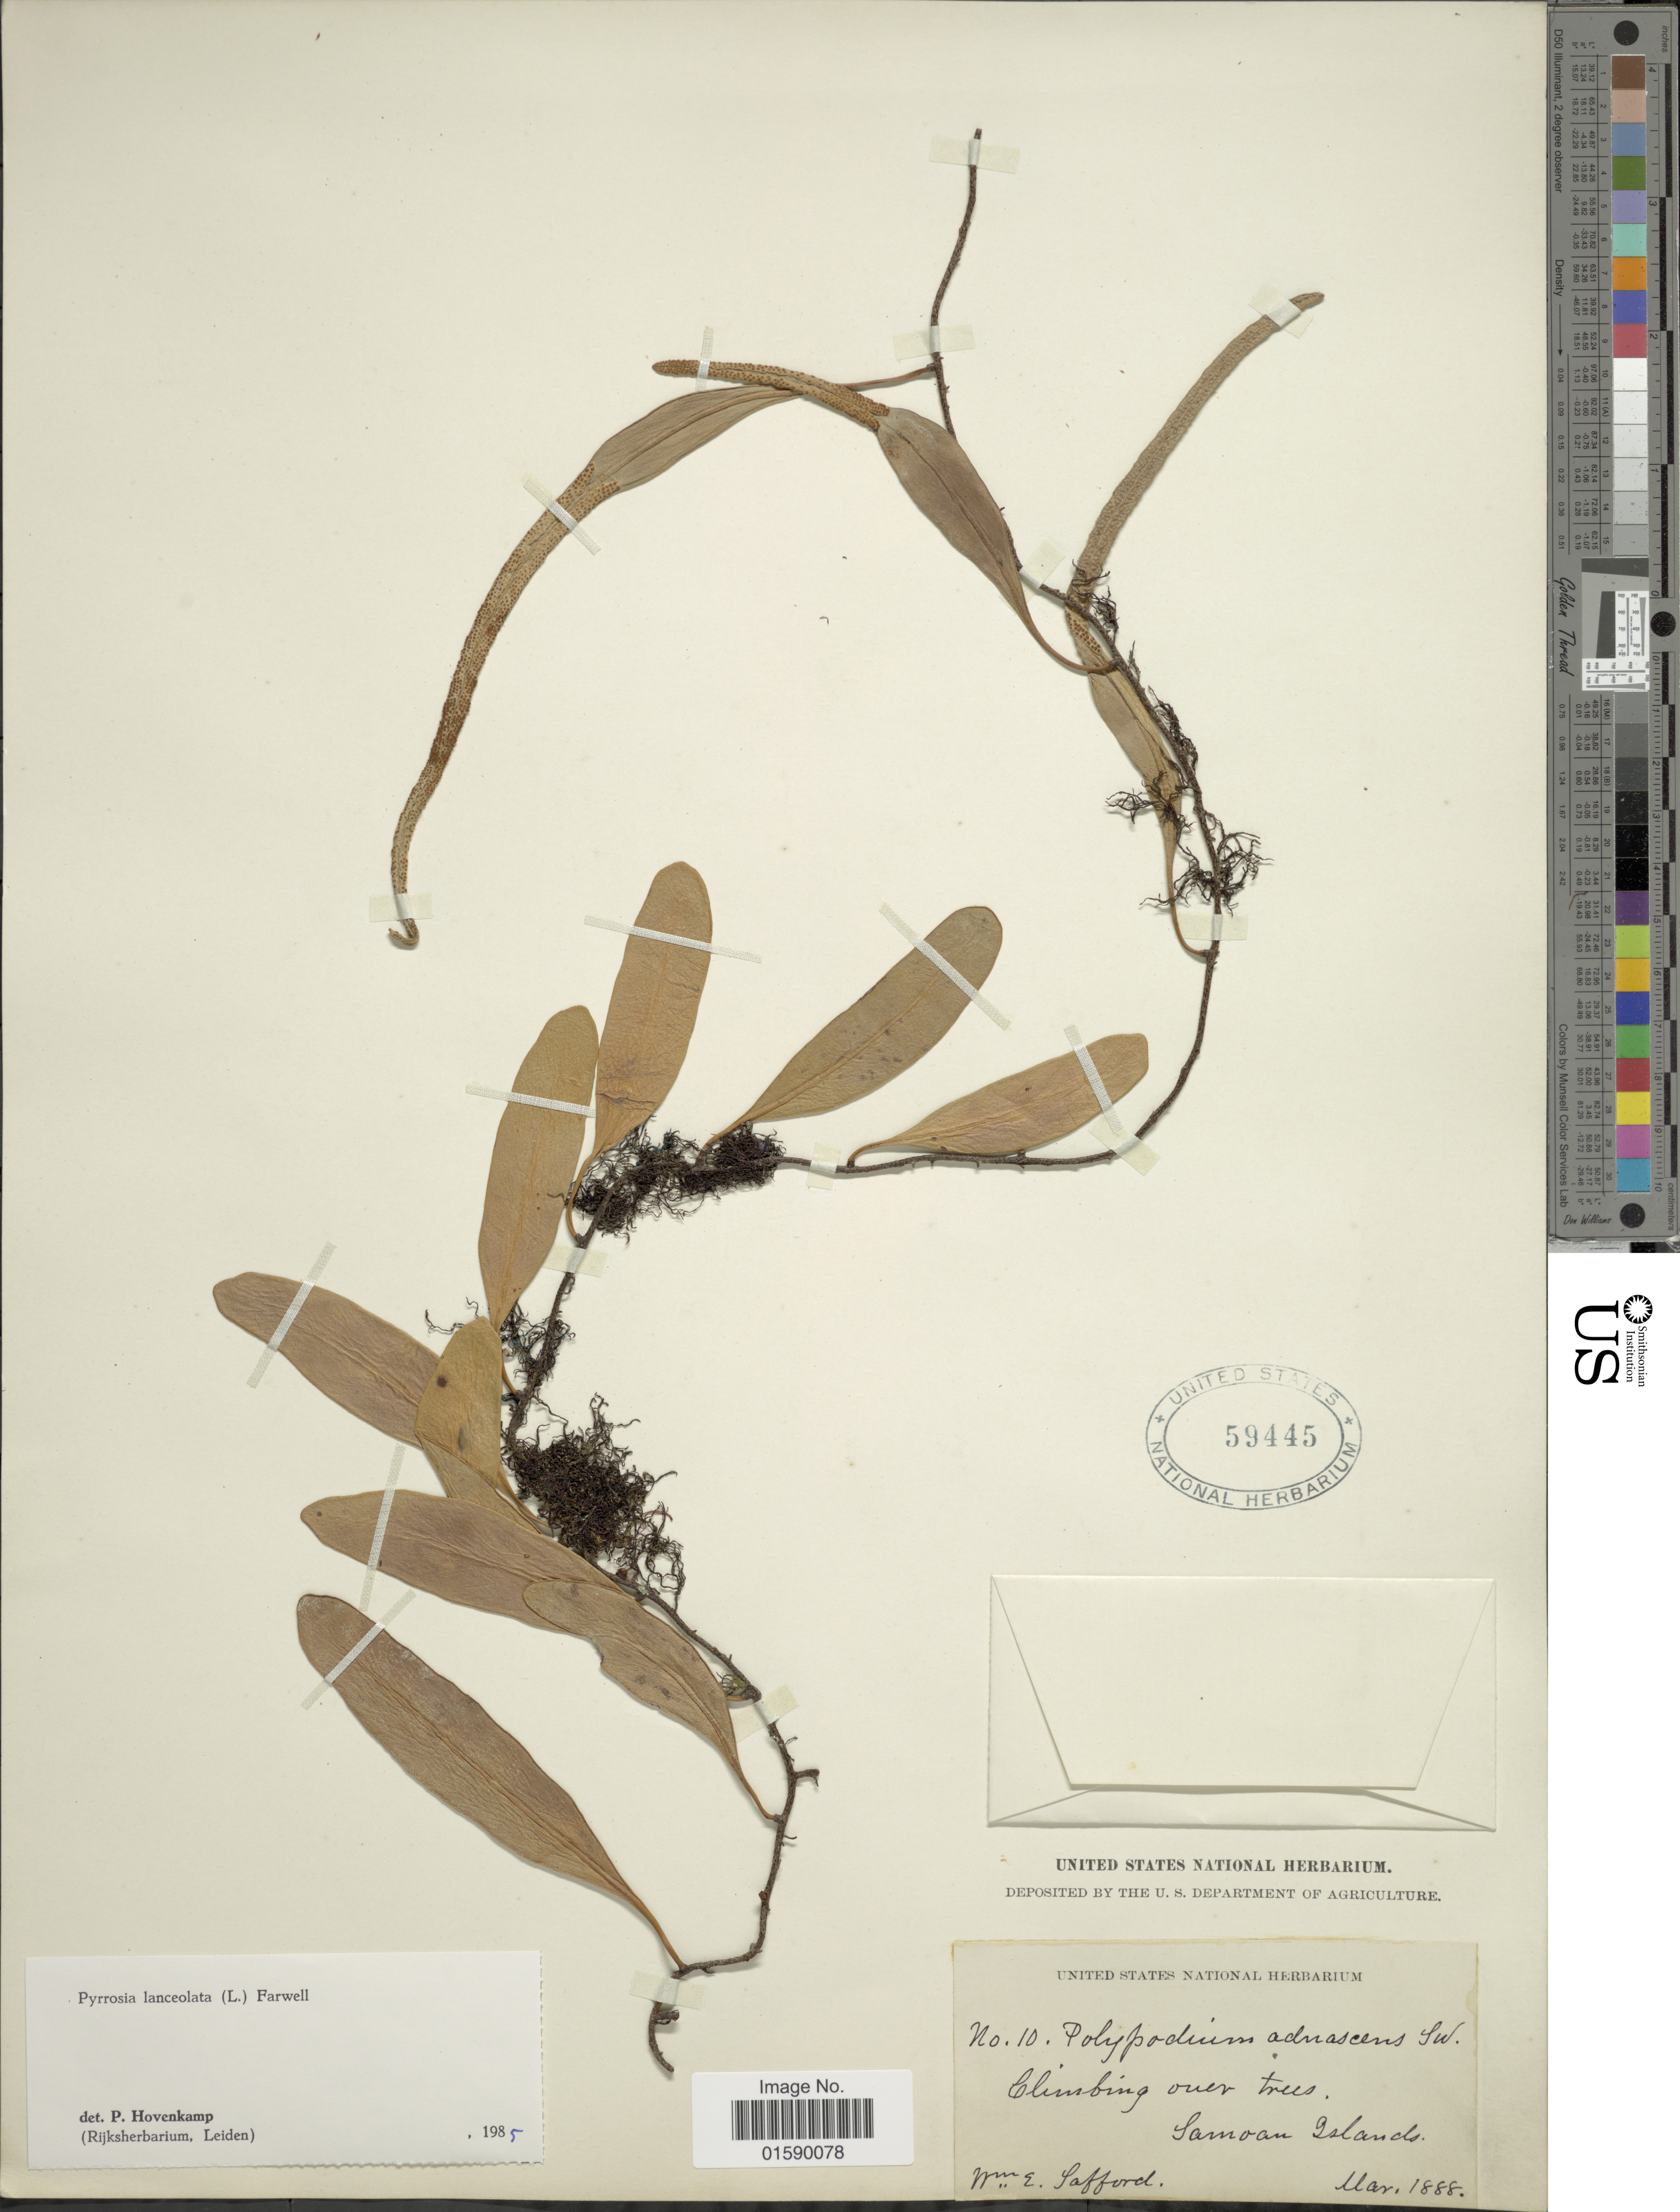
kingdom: Plantae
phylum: Tracheophyta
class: Polypodiopsida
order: Polypodiales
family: Polypodiaceae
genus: Pyrrosia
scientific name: Pyrrosia lanceolata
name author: (L.) Farw.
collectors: W. E. Safford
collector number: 10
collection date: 1888-03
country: Samoa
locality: Samoan Islands.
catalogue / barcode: US 59445